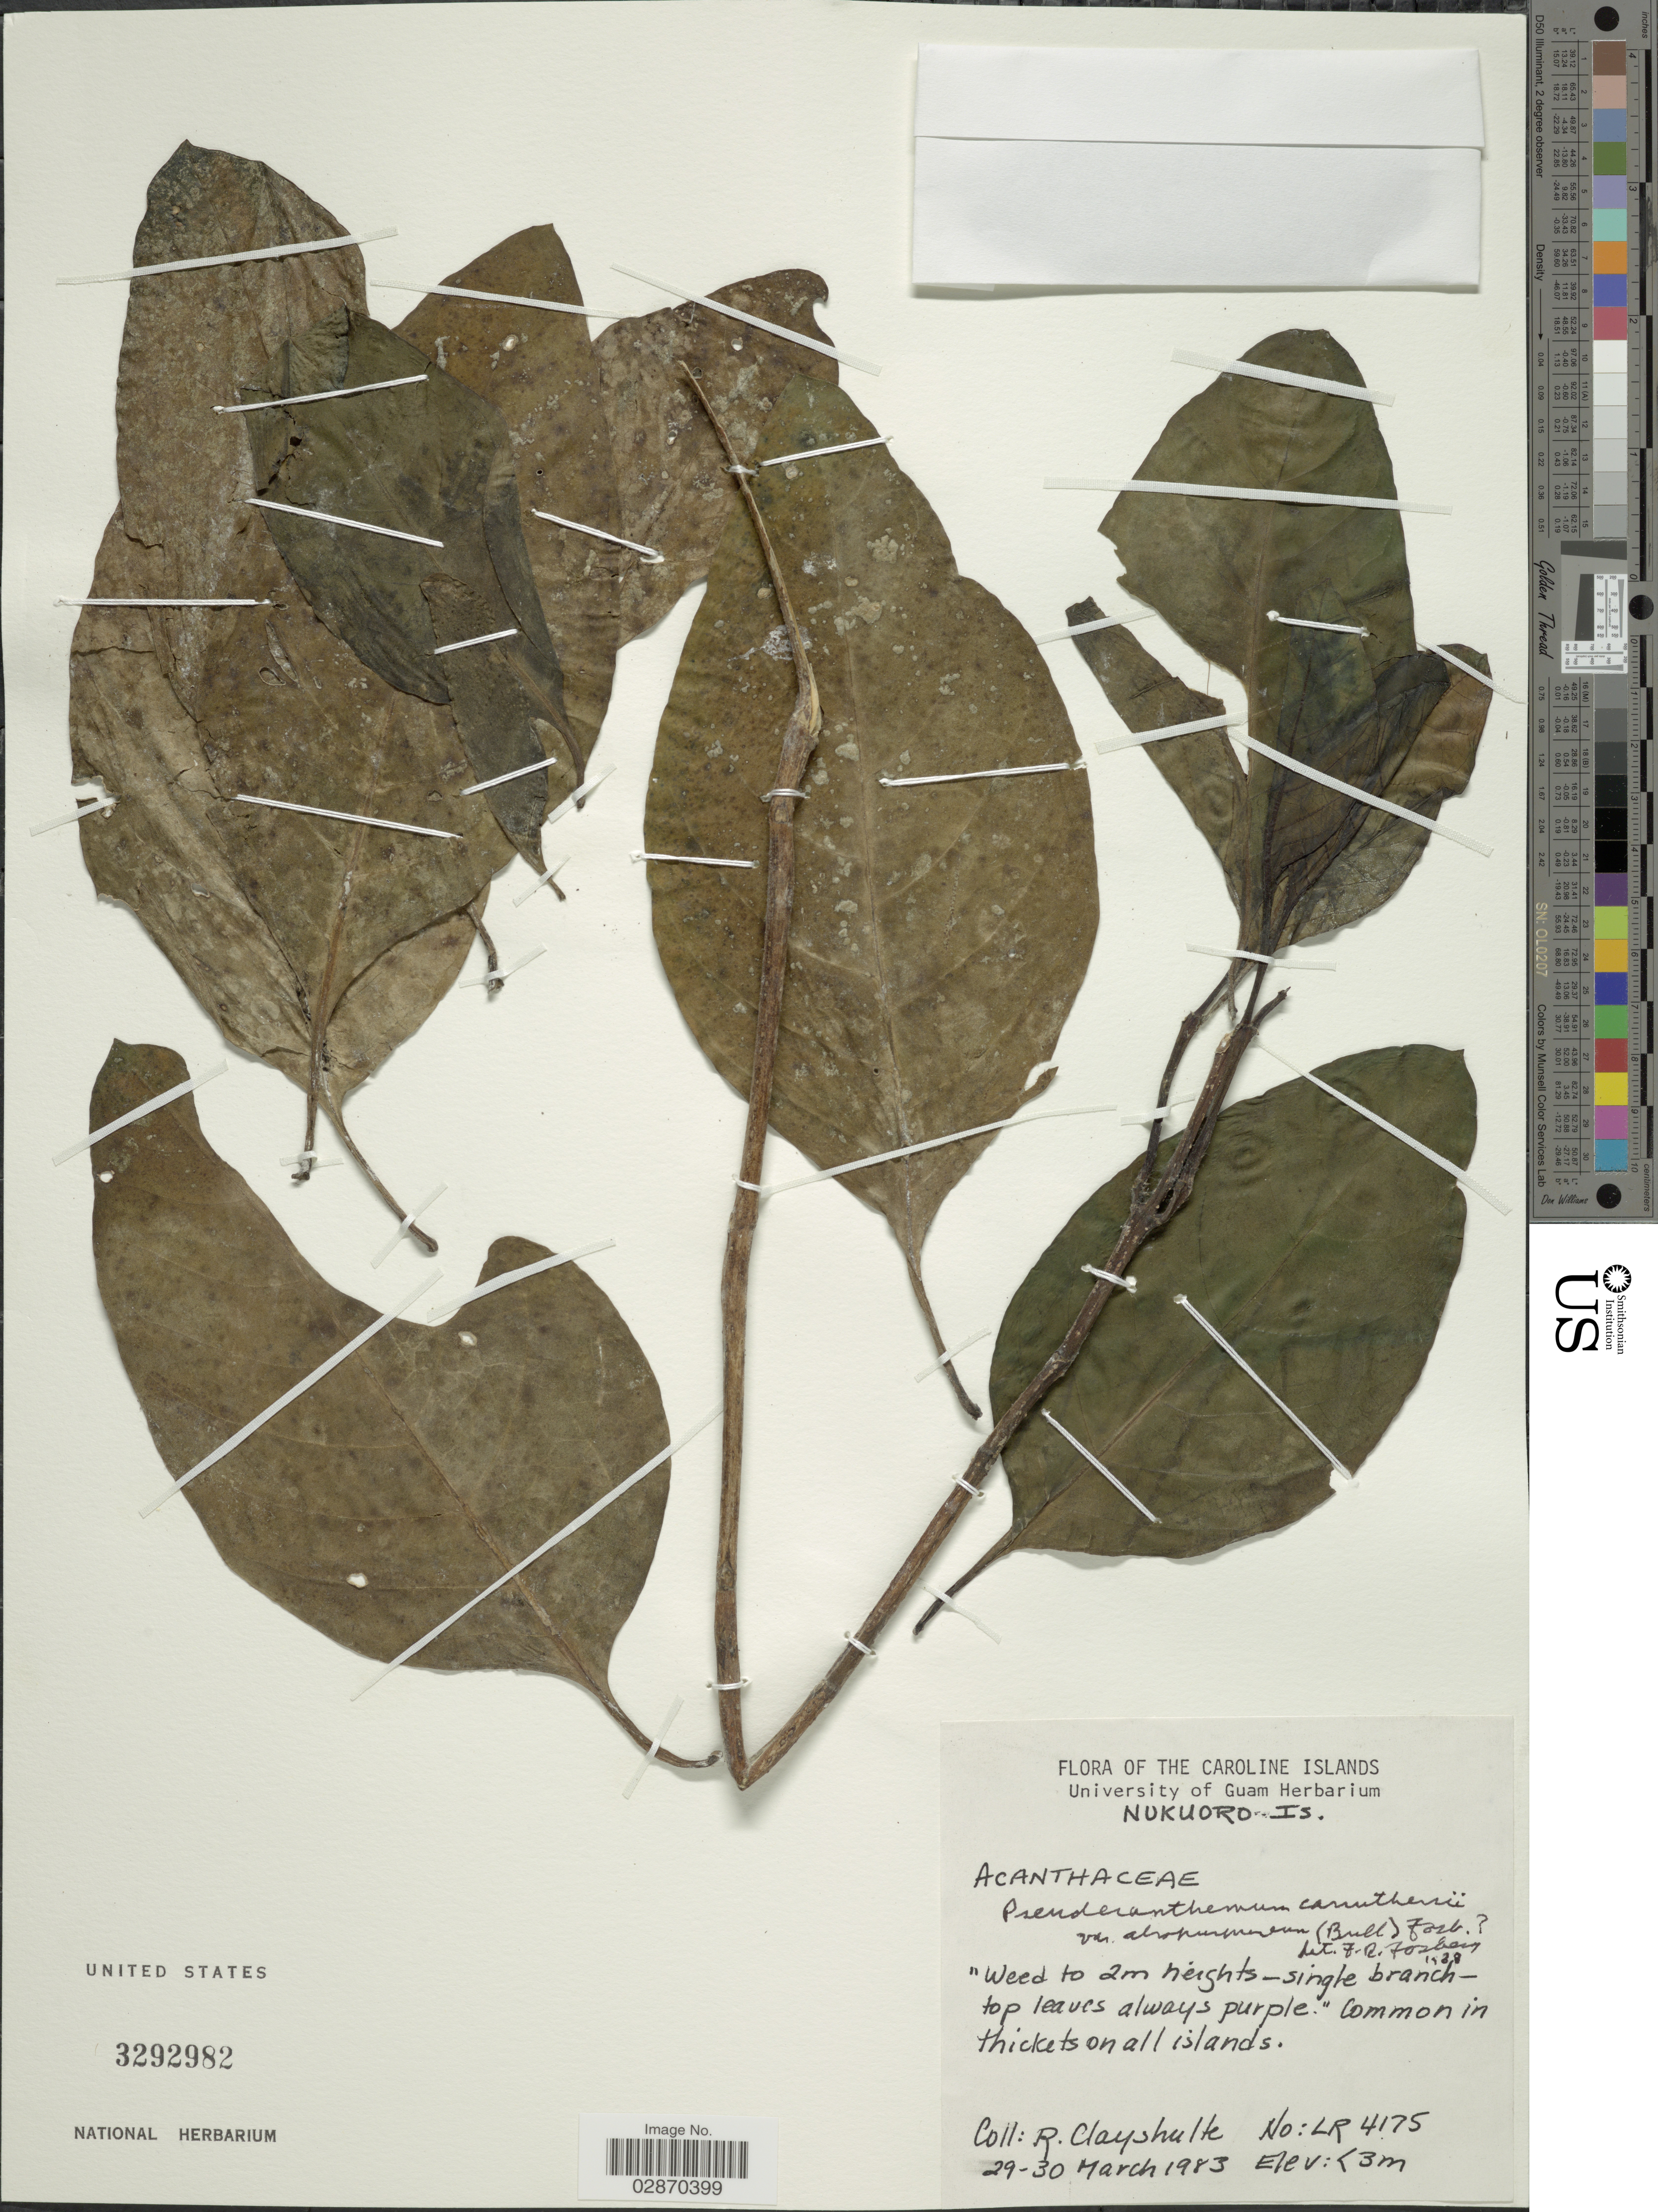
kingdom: Plantae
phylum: Tracheophyta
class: Magnoliopsida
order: Lamiales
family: Acanthaceae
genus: Pseuderanthemum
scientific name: Pseuderanthemum carruthersii var. atropurpureum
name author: (W. Bull) Fosberg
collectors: R. Clayshulte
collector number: LR 4175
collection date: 1983-03-29/1983-03-30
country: Micronesia, Federated States of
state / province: Pohnpei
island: Nukuoro Atoll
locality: Caroline Islands. Nukuoro Is.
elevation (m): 3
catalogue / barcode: US 3292982